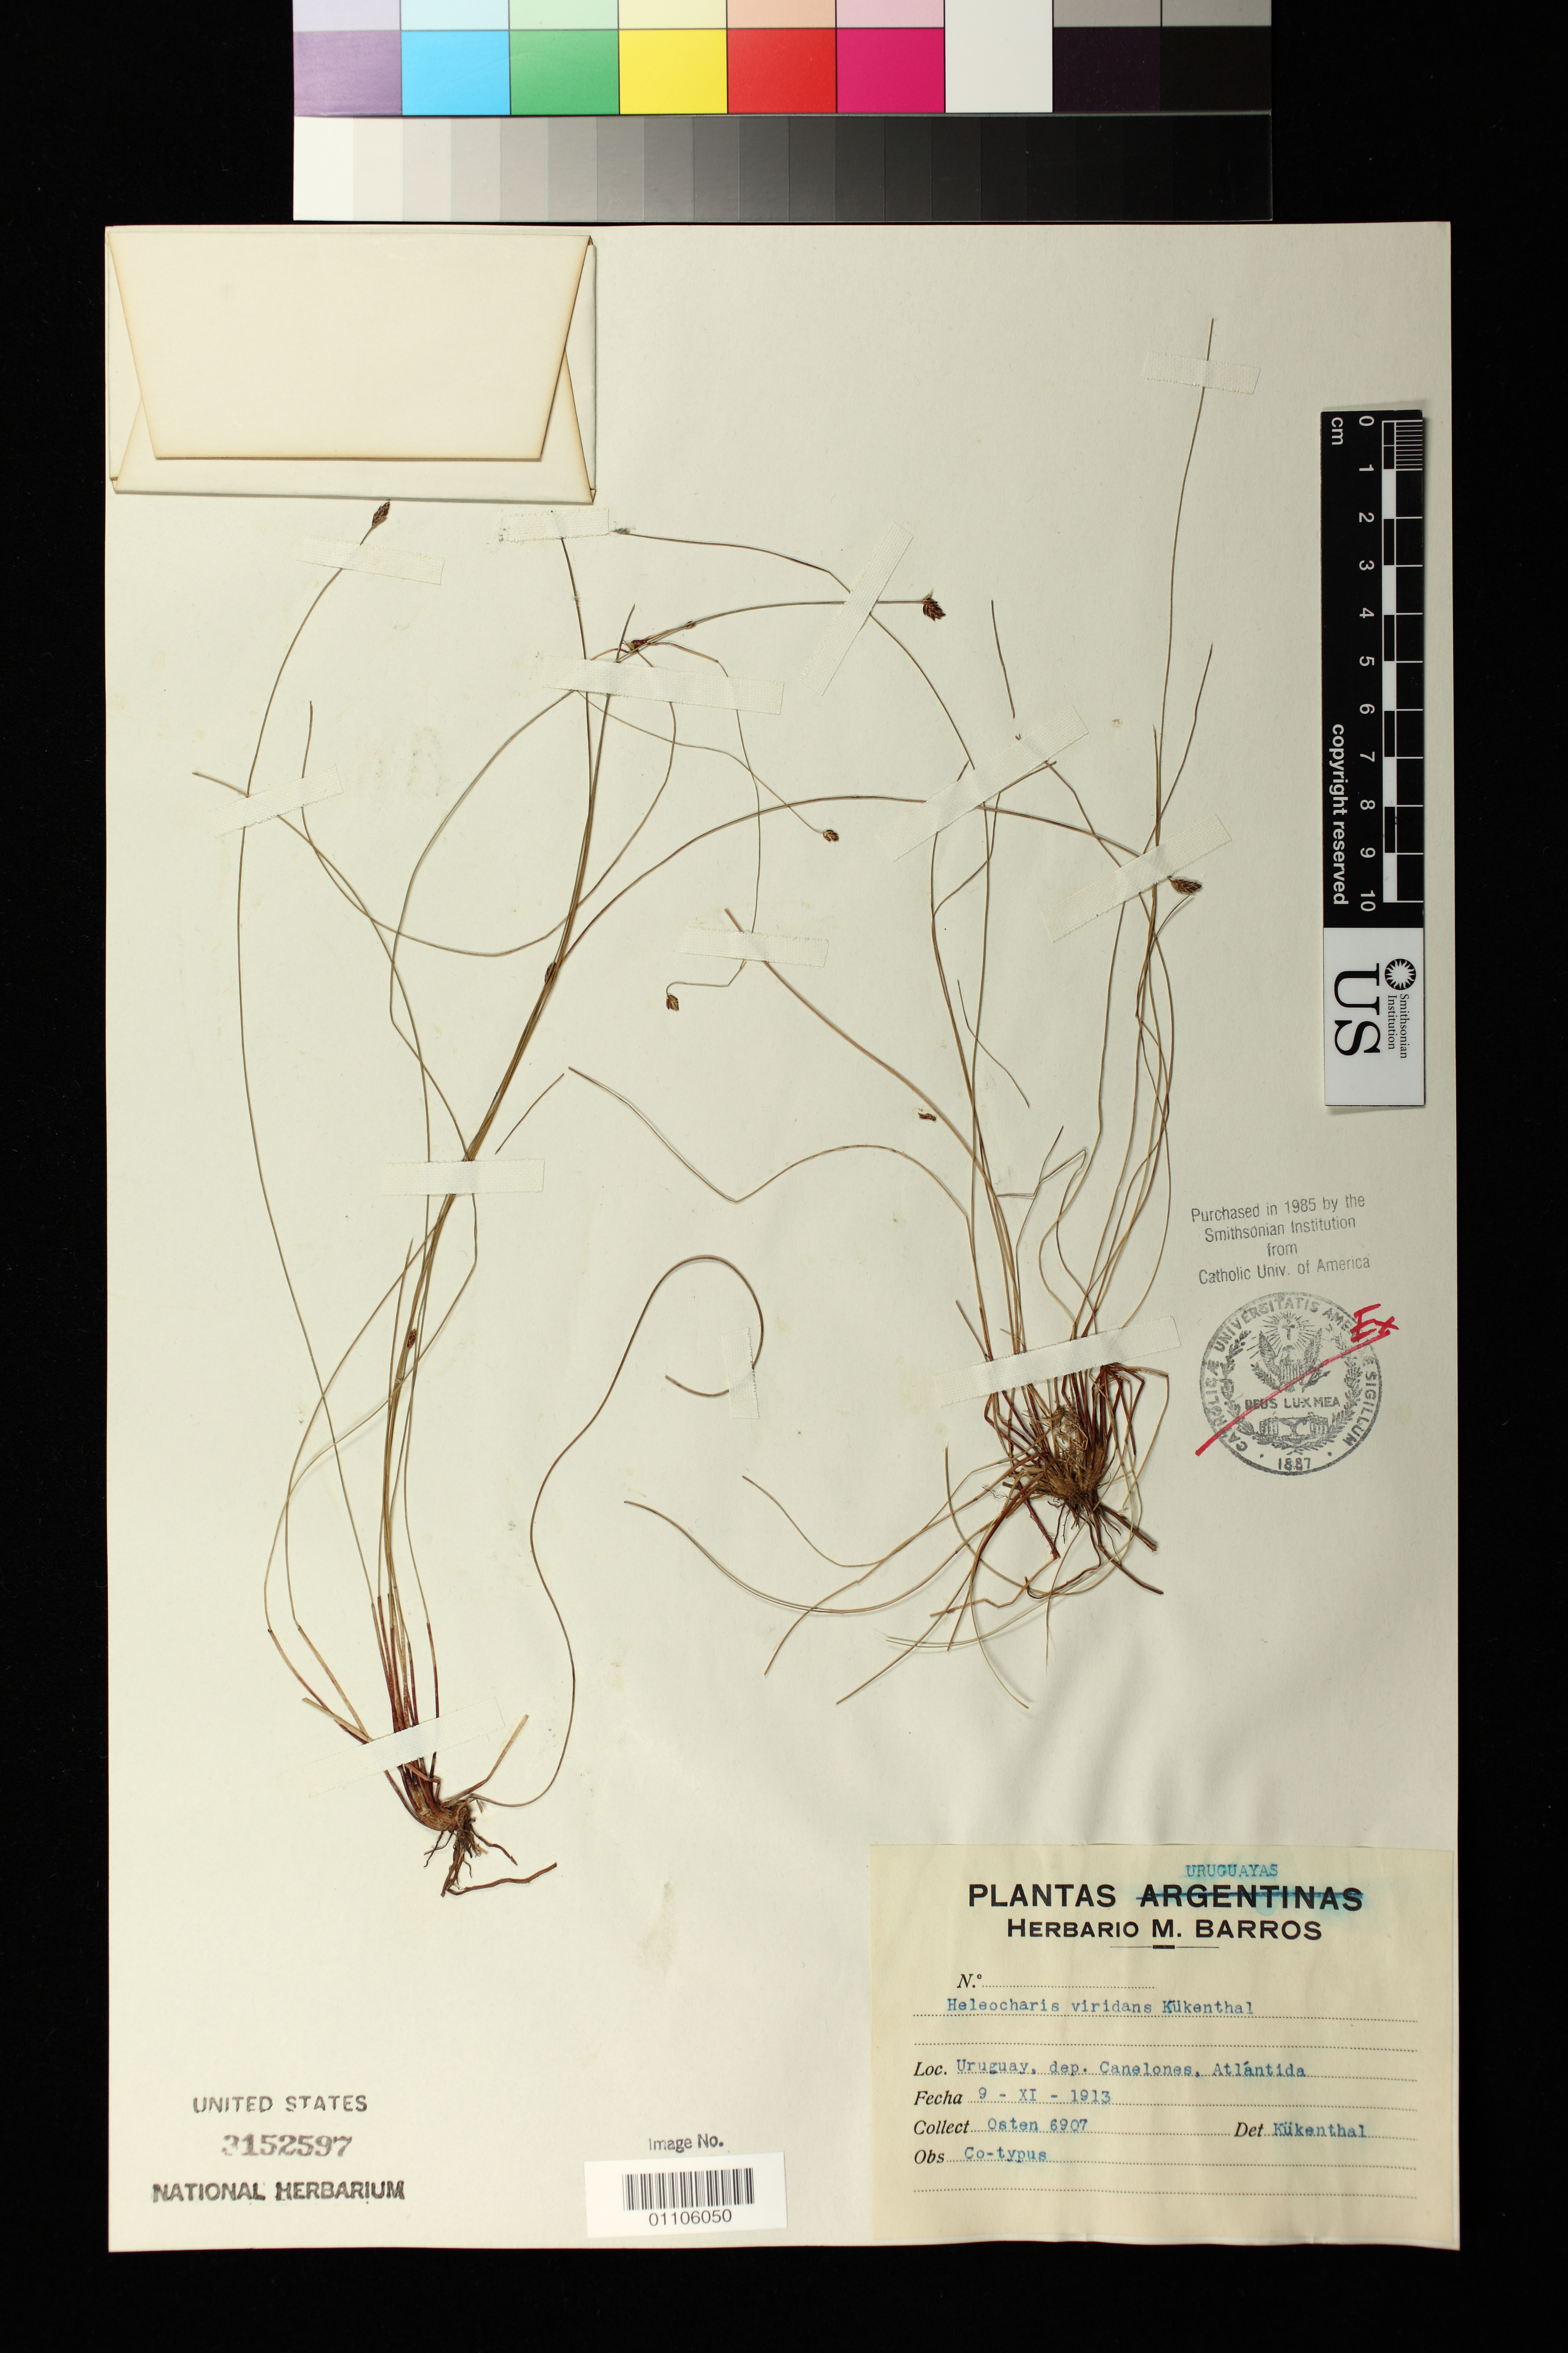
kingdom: Plantae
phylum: Tracheophyta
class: Liliopsida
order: Poales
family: Cyperaceae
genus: Eleocharis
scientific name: Eleocharis viridans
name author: Kük. ex Osten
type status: Type Collection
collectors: C. Osten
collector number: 6907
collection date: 1913-11-09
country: Uruguay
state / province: Canelones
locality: Uruguay, dep. Canelones, Atlántida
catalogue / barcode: US 3152597